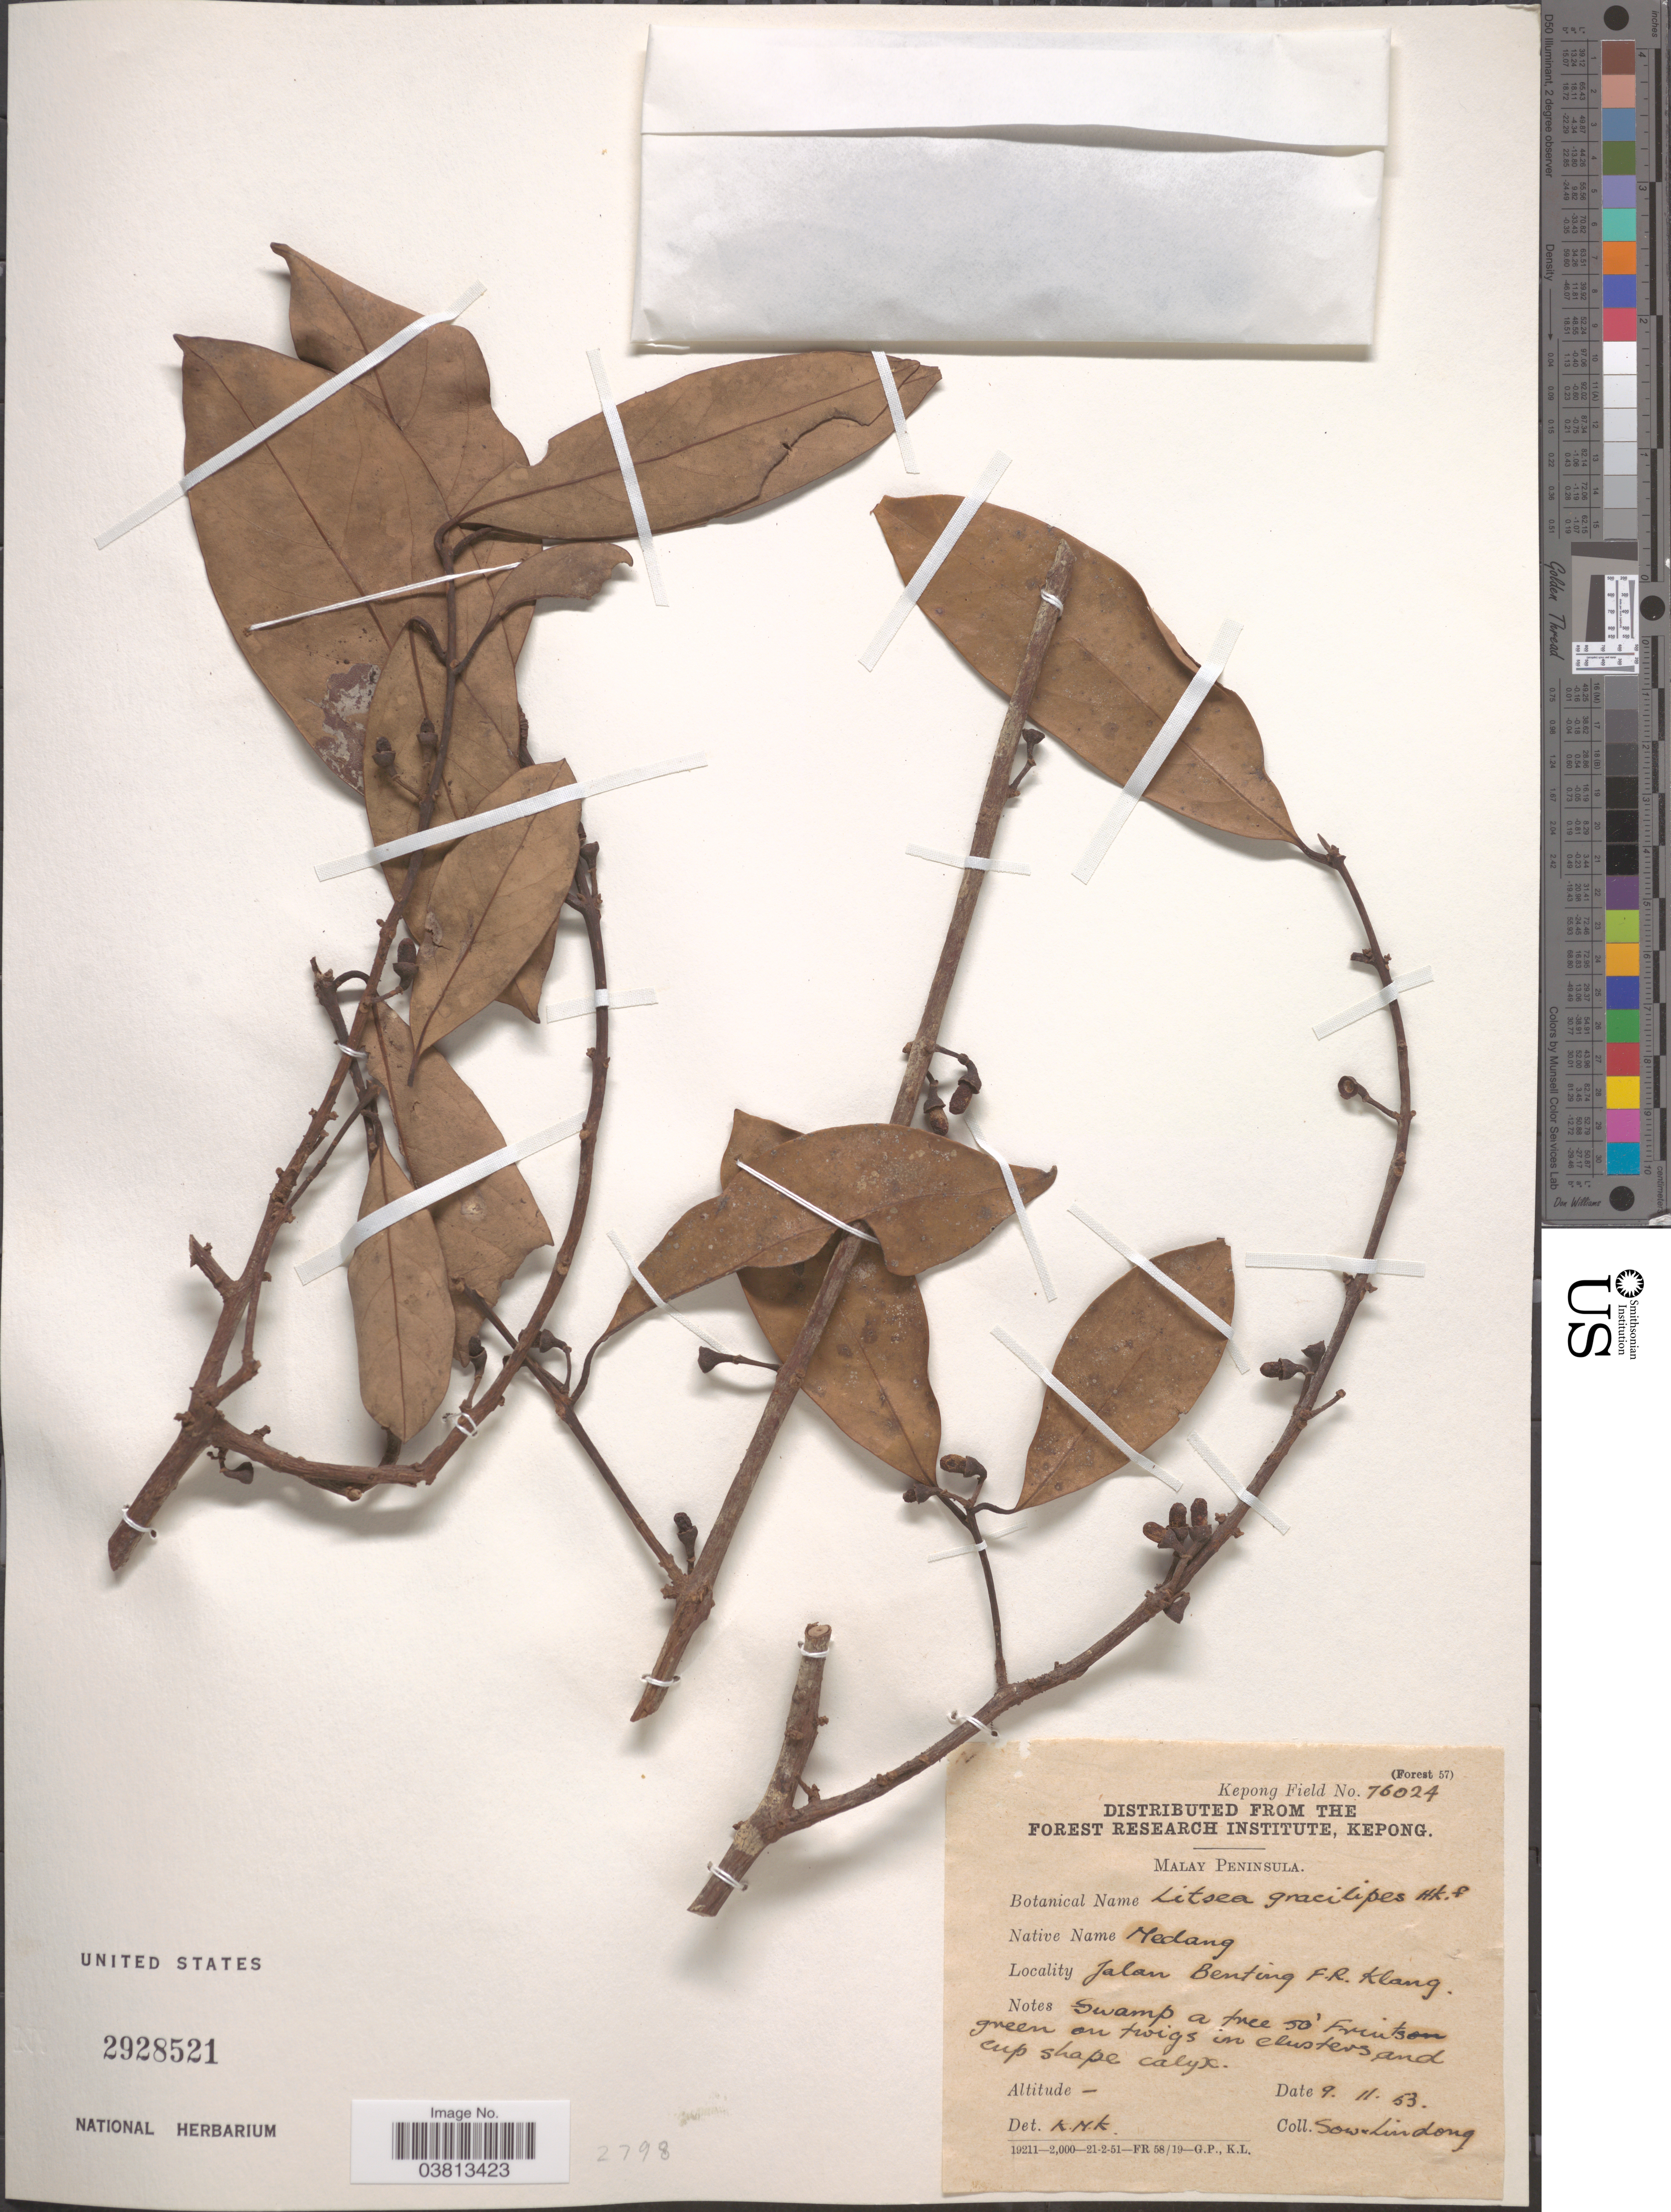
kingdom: Plantae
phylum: Tracheophyta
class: Magnoliopsida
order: Laurales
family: Lauraceae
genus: Litsea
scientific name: Litsea gracilipes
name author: Hemsl.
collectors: -. Sow & Lindong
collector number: Kepong Field 76024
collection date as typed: Transcribed d/m/y: 9/11/53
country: Malaysia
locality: Malay Peninsula. Jalan Benting F.R. Klang.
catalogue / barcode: US 2928521